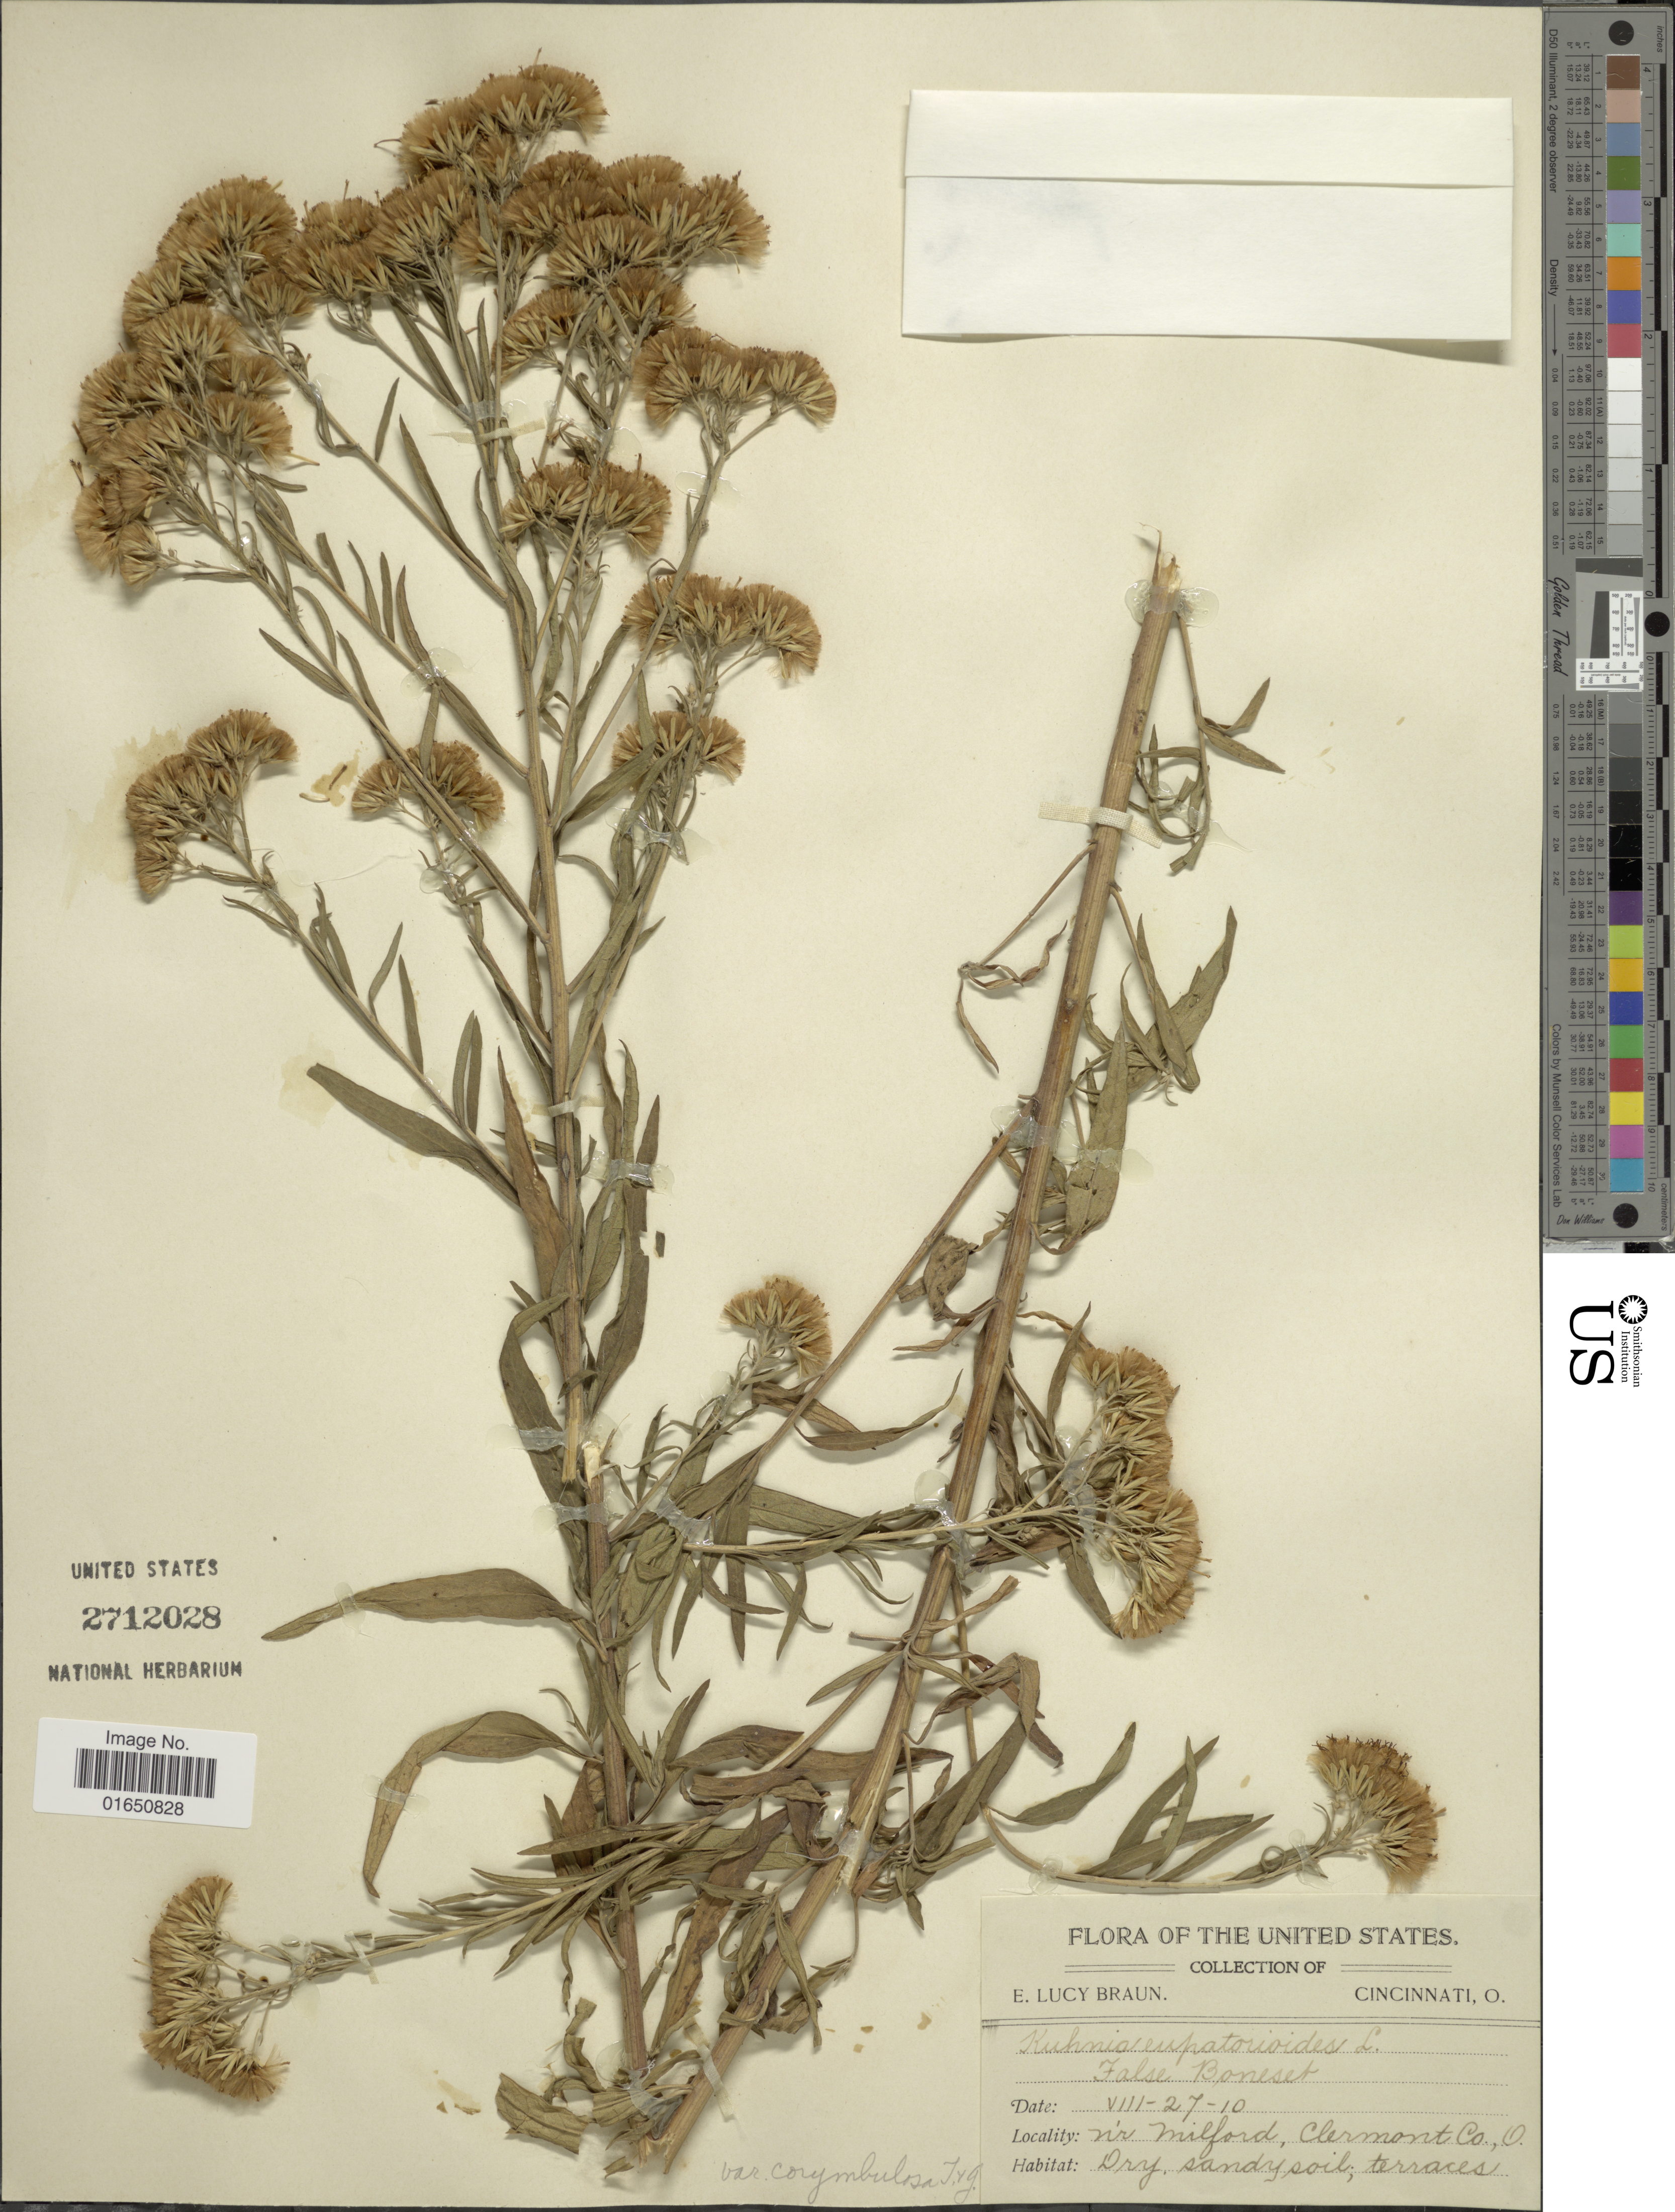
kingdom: Plantae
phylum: Tracheophyta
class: Magnoliopsida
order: Asterales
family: Asteraceae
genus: Brickellia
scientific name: Brickellia eupatorioides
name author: (L.) Shinners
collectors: E. L. Braun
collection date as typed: Transcribed d/m/y: 27/8/10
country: United States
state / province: Ohio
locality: Nr Milford, Clermont Co., O.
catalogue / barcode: US 2712028